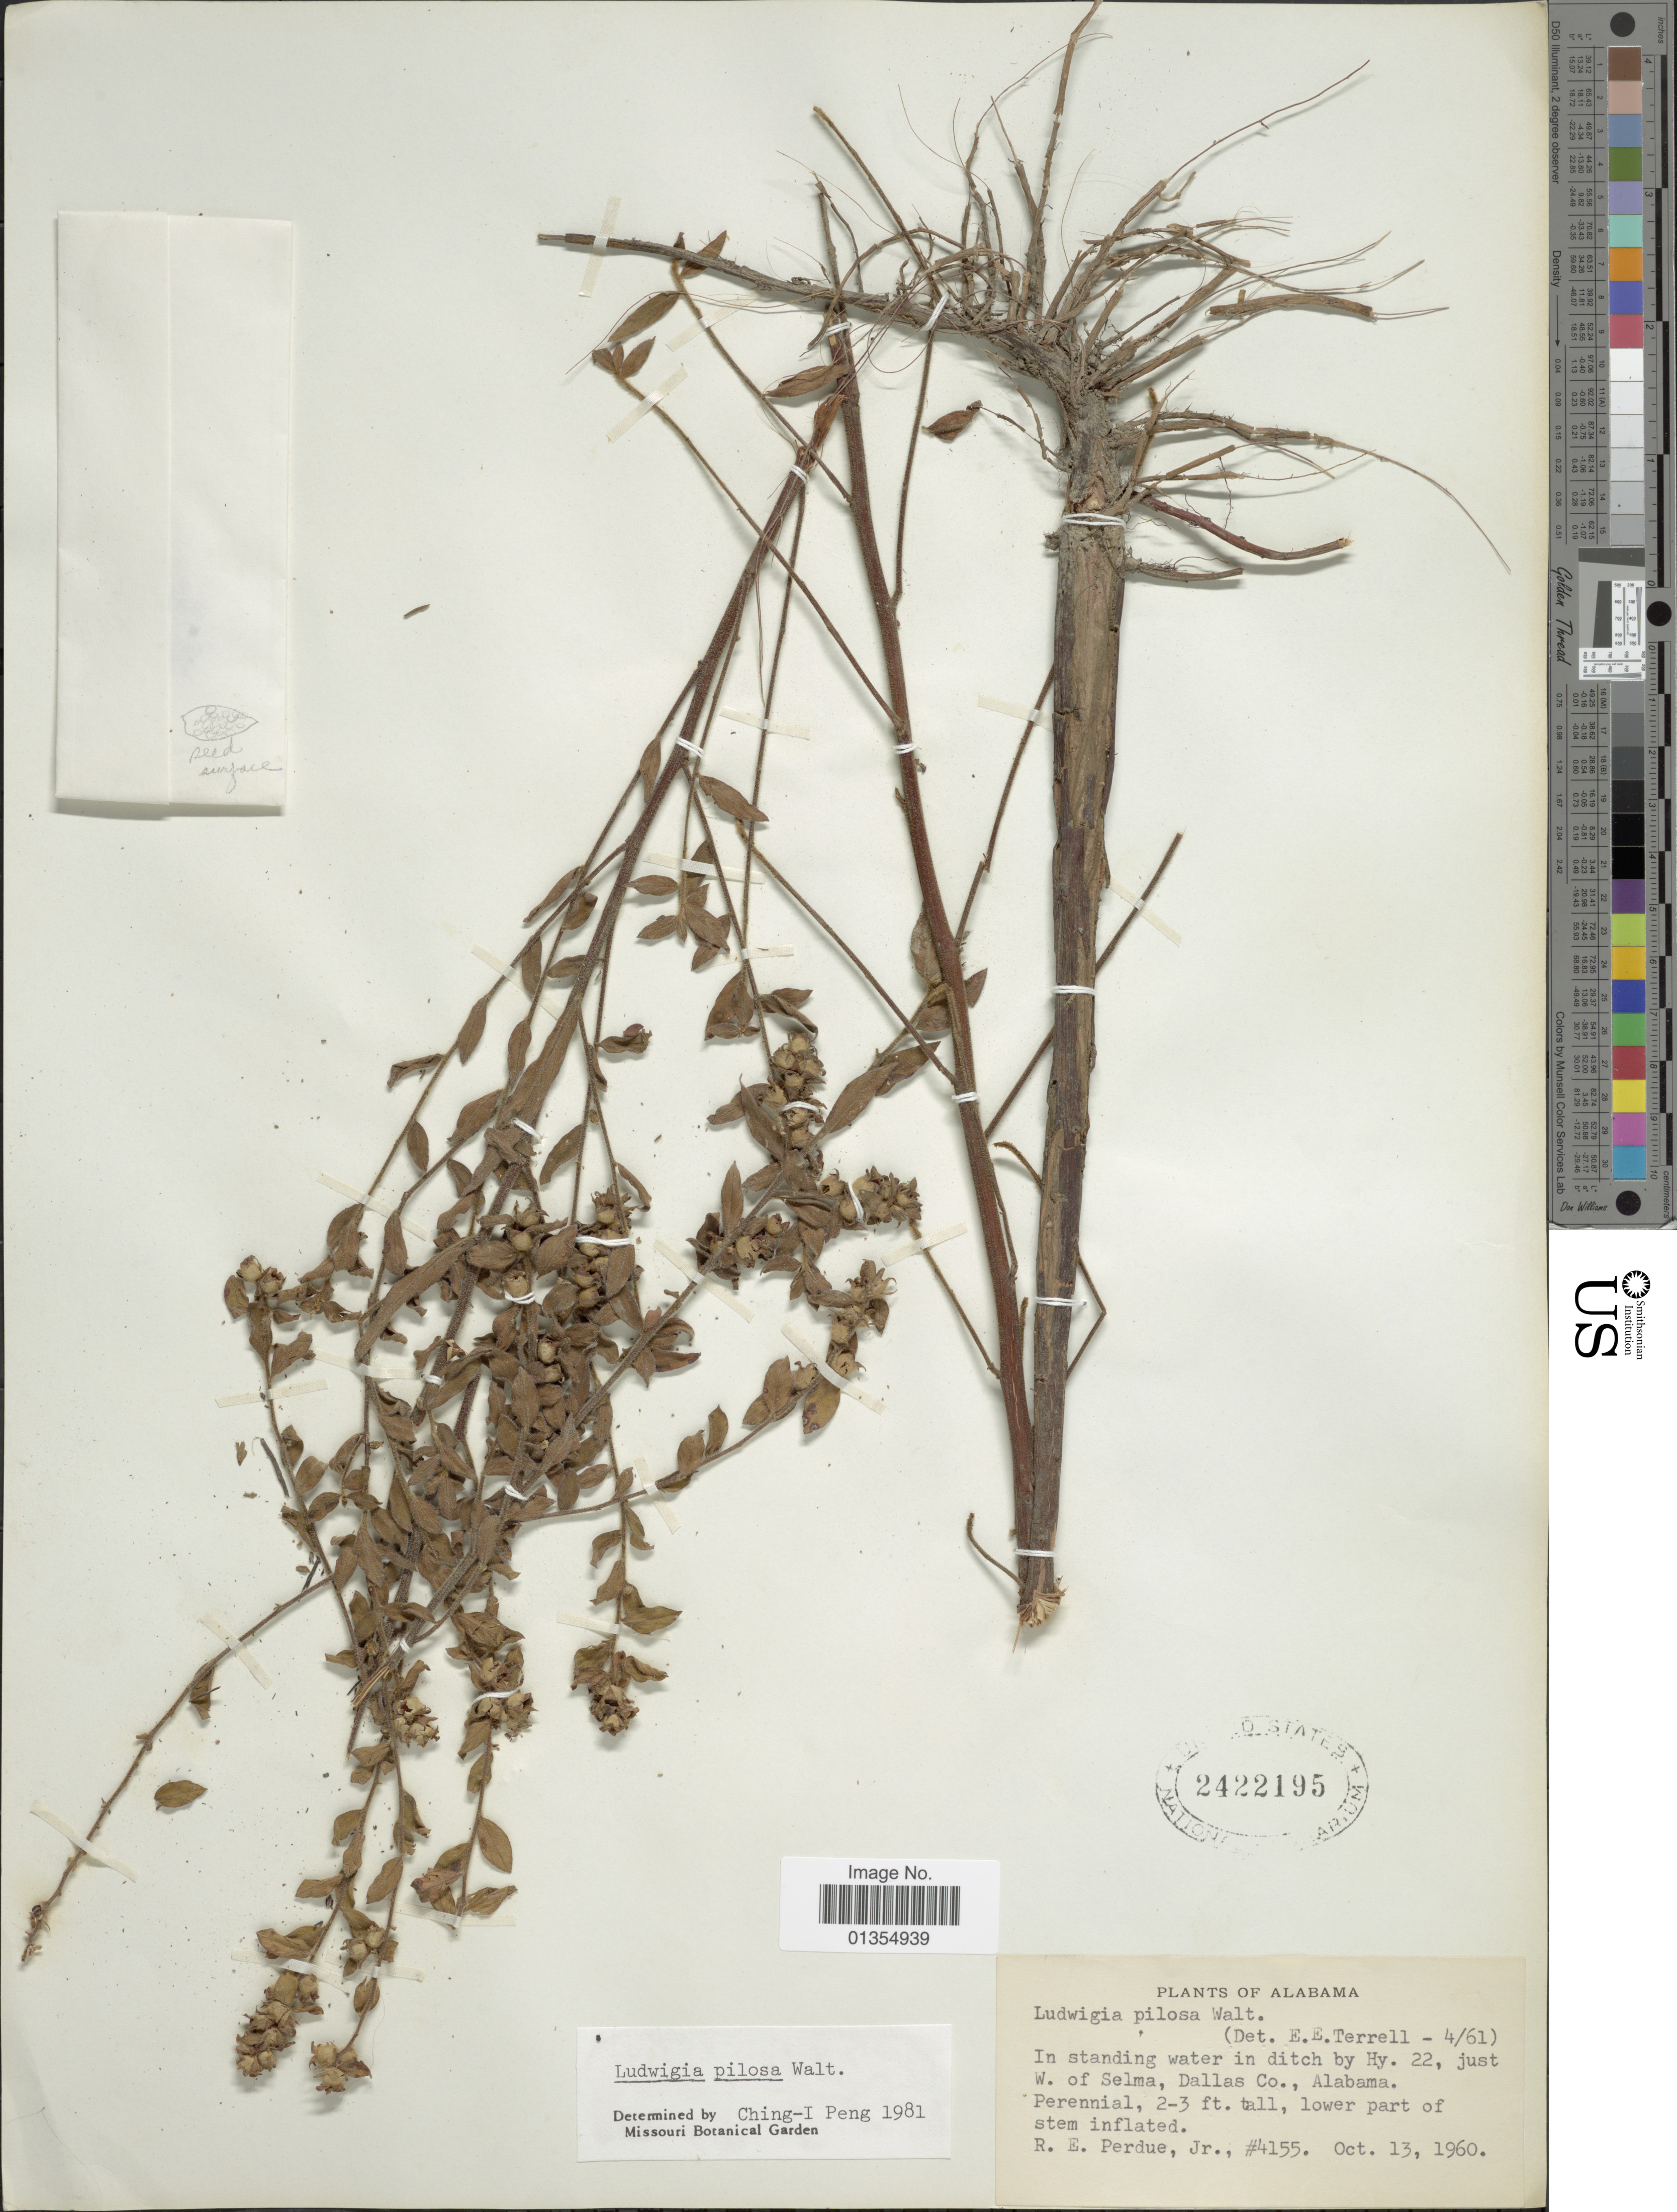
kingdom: Plantae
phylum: Tracheophyta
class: Magnoliopsida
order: Myrtales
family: Onagraceae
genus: Ludwigia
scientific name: Ludwigia pilosa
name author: Walter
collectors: R. E. Perdue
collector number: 4155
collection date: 1960-10-13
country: United States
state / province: Alabama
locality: In standing water in ditch by Hy 22, just W. of Selma, Dallas Co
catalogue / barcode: US 2422195